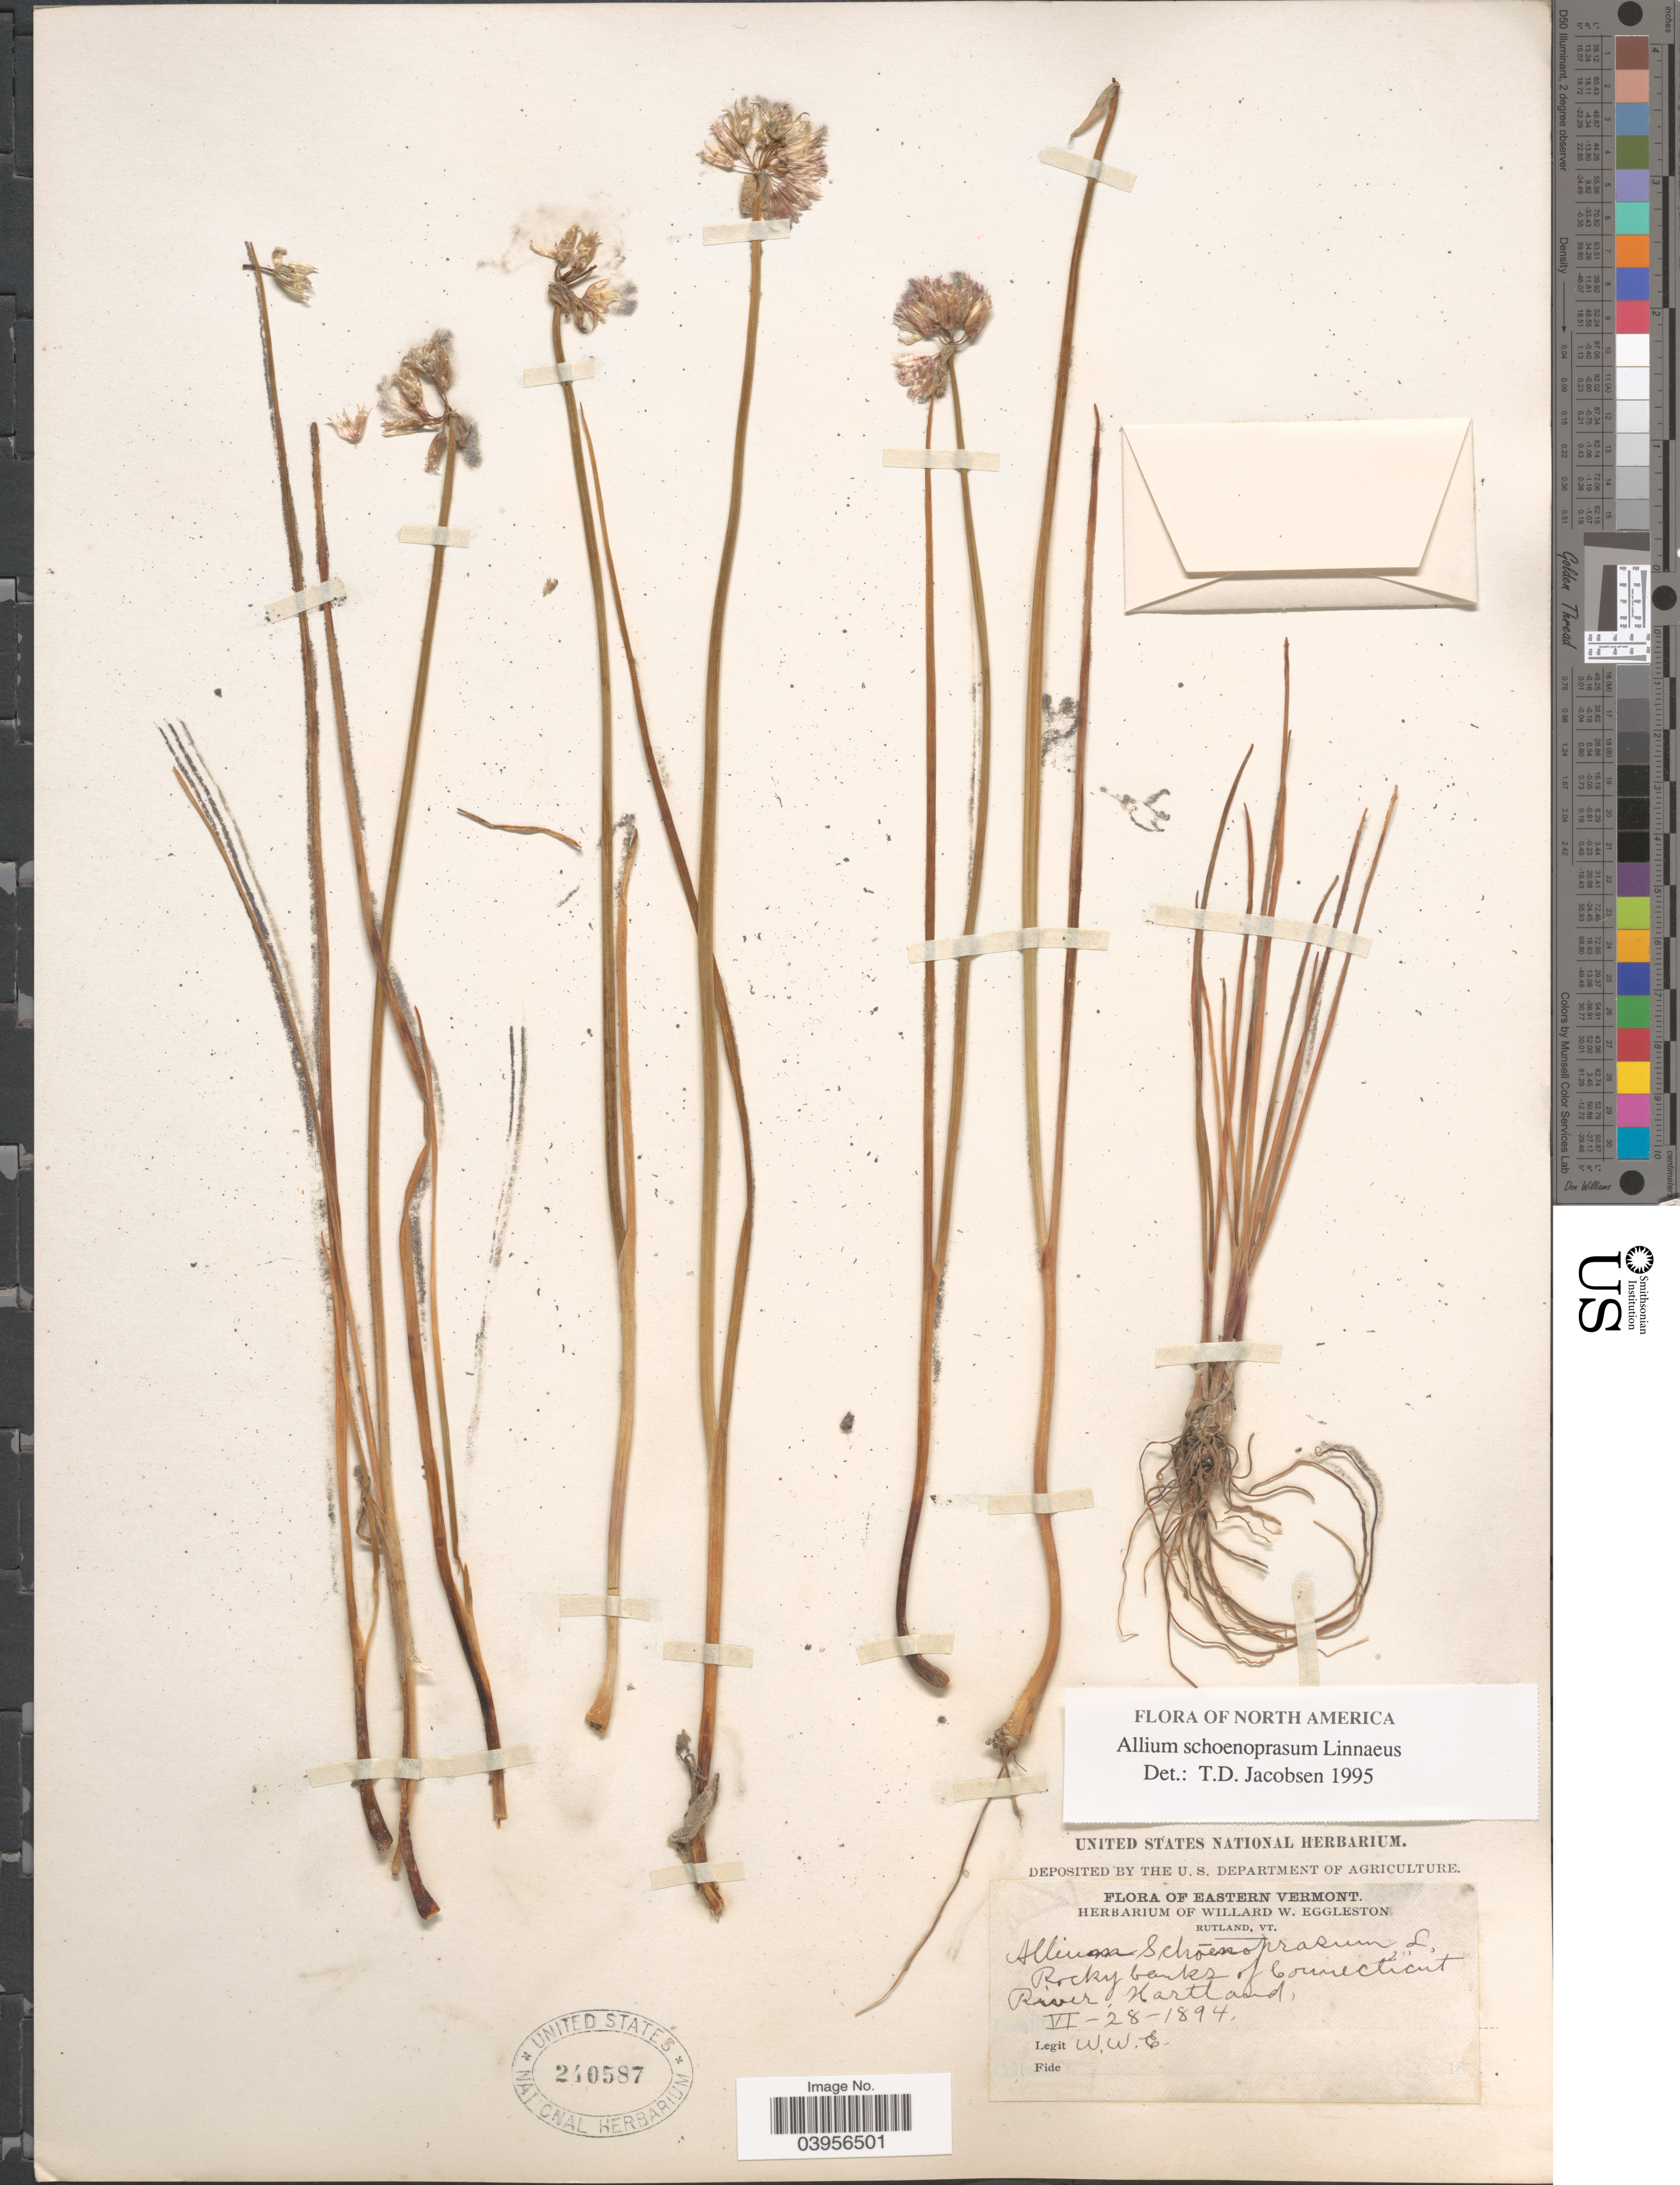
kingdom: Plantae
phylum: Tracheophyta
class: Liliopsida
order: Asparagales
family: Amaryllidaceae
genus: Allium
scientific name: Allium schoenoprasum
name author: L.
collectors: W. W. Eggleston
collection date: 1894-06-28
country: United States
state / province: Vermont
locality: Eastern Vermont. Rocky banks of Connecticut River, Hartland.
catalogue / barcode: US 240587